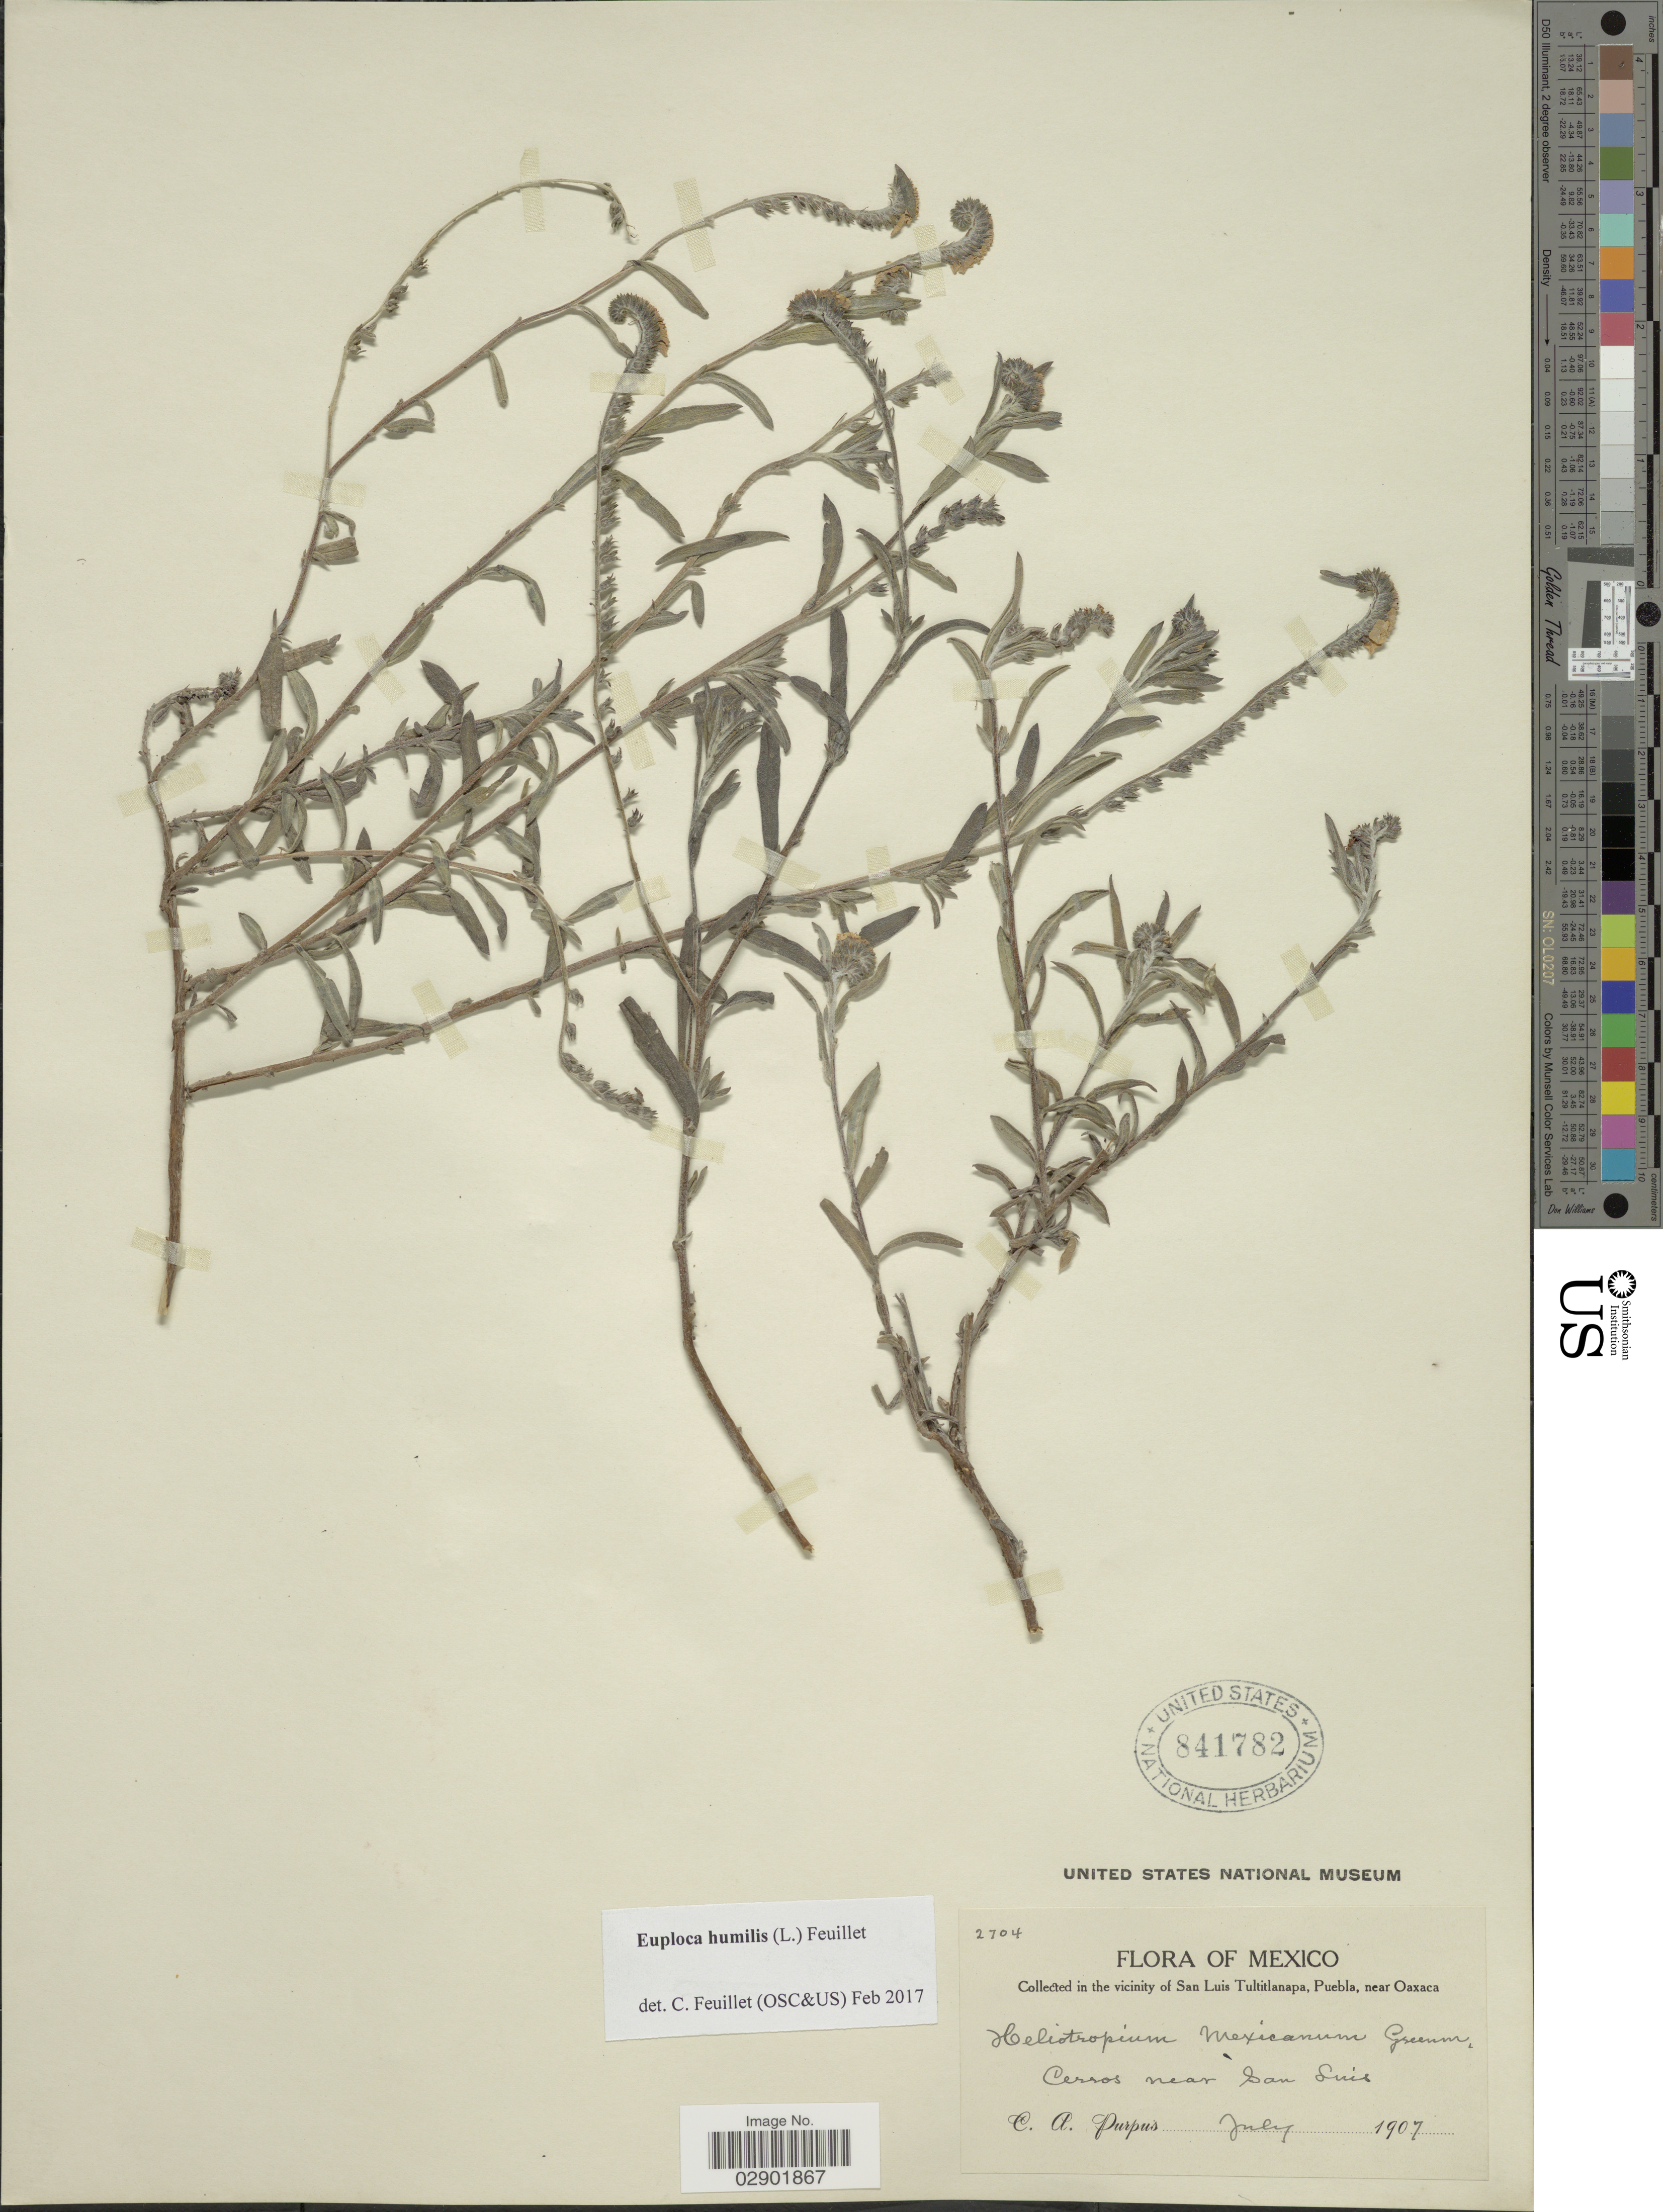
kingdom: Plantae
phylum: Tracheophyta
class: Magnoliopsida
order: Boraginales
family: Heliotropiaceae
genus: Euploca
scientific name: Euploca humilis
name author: (L.) Feuillet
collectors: C. A. Purpus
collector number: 2704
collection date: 1907-07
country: Mexico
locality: Vicinity of San Luis Tultitlanapa, Puebla, near Oaxaca. Cerros near San Luis.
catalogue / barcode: US 841782